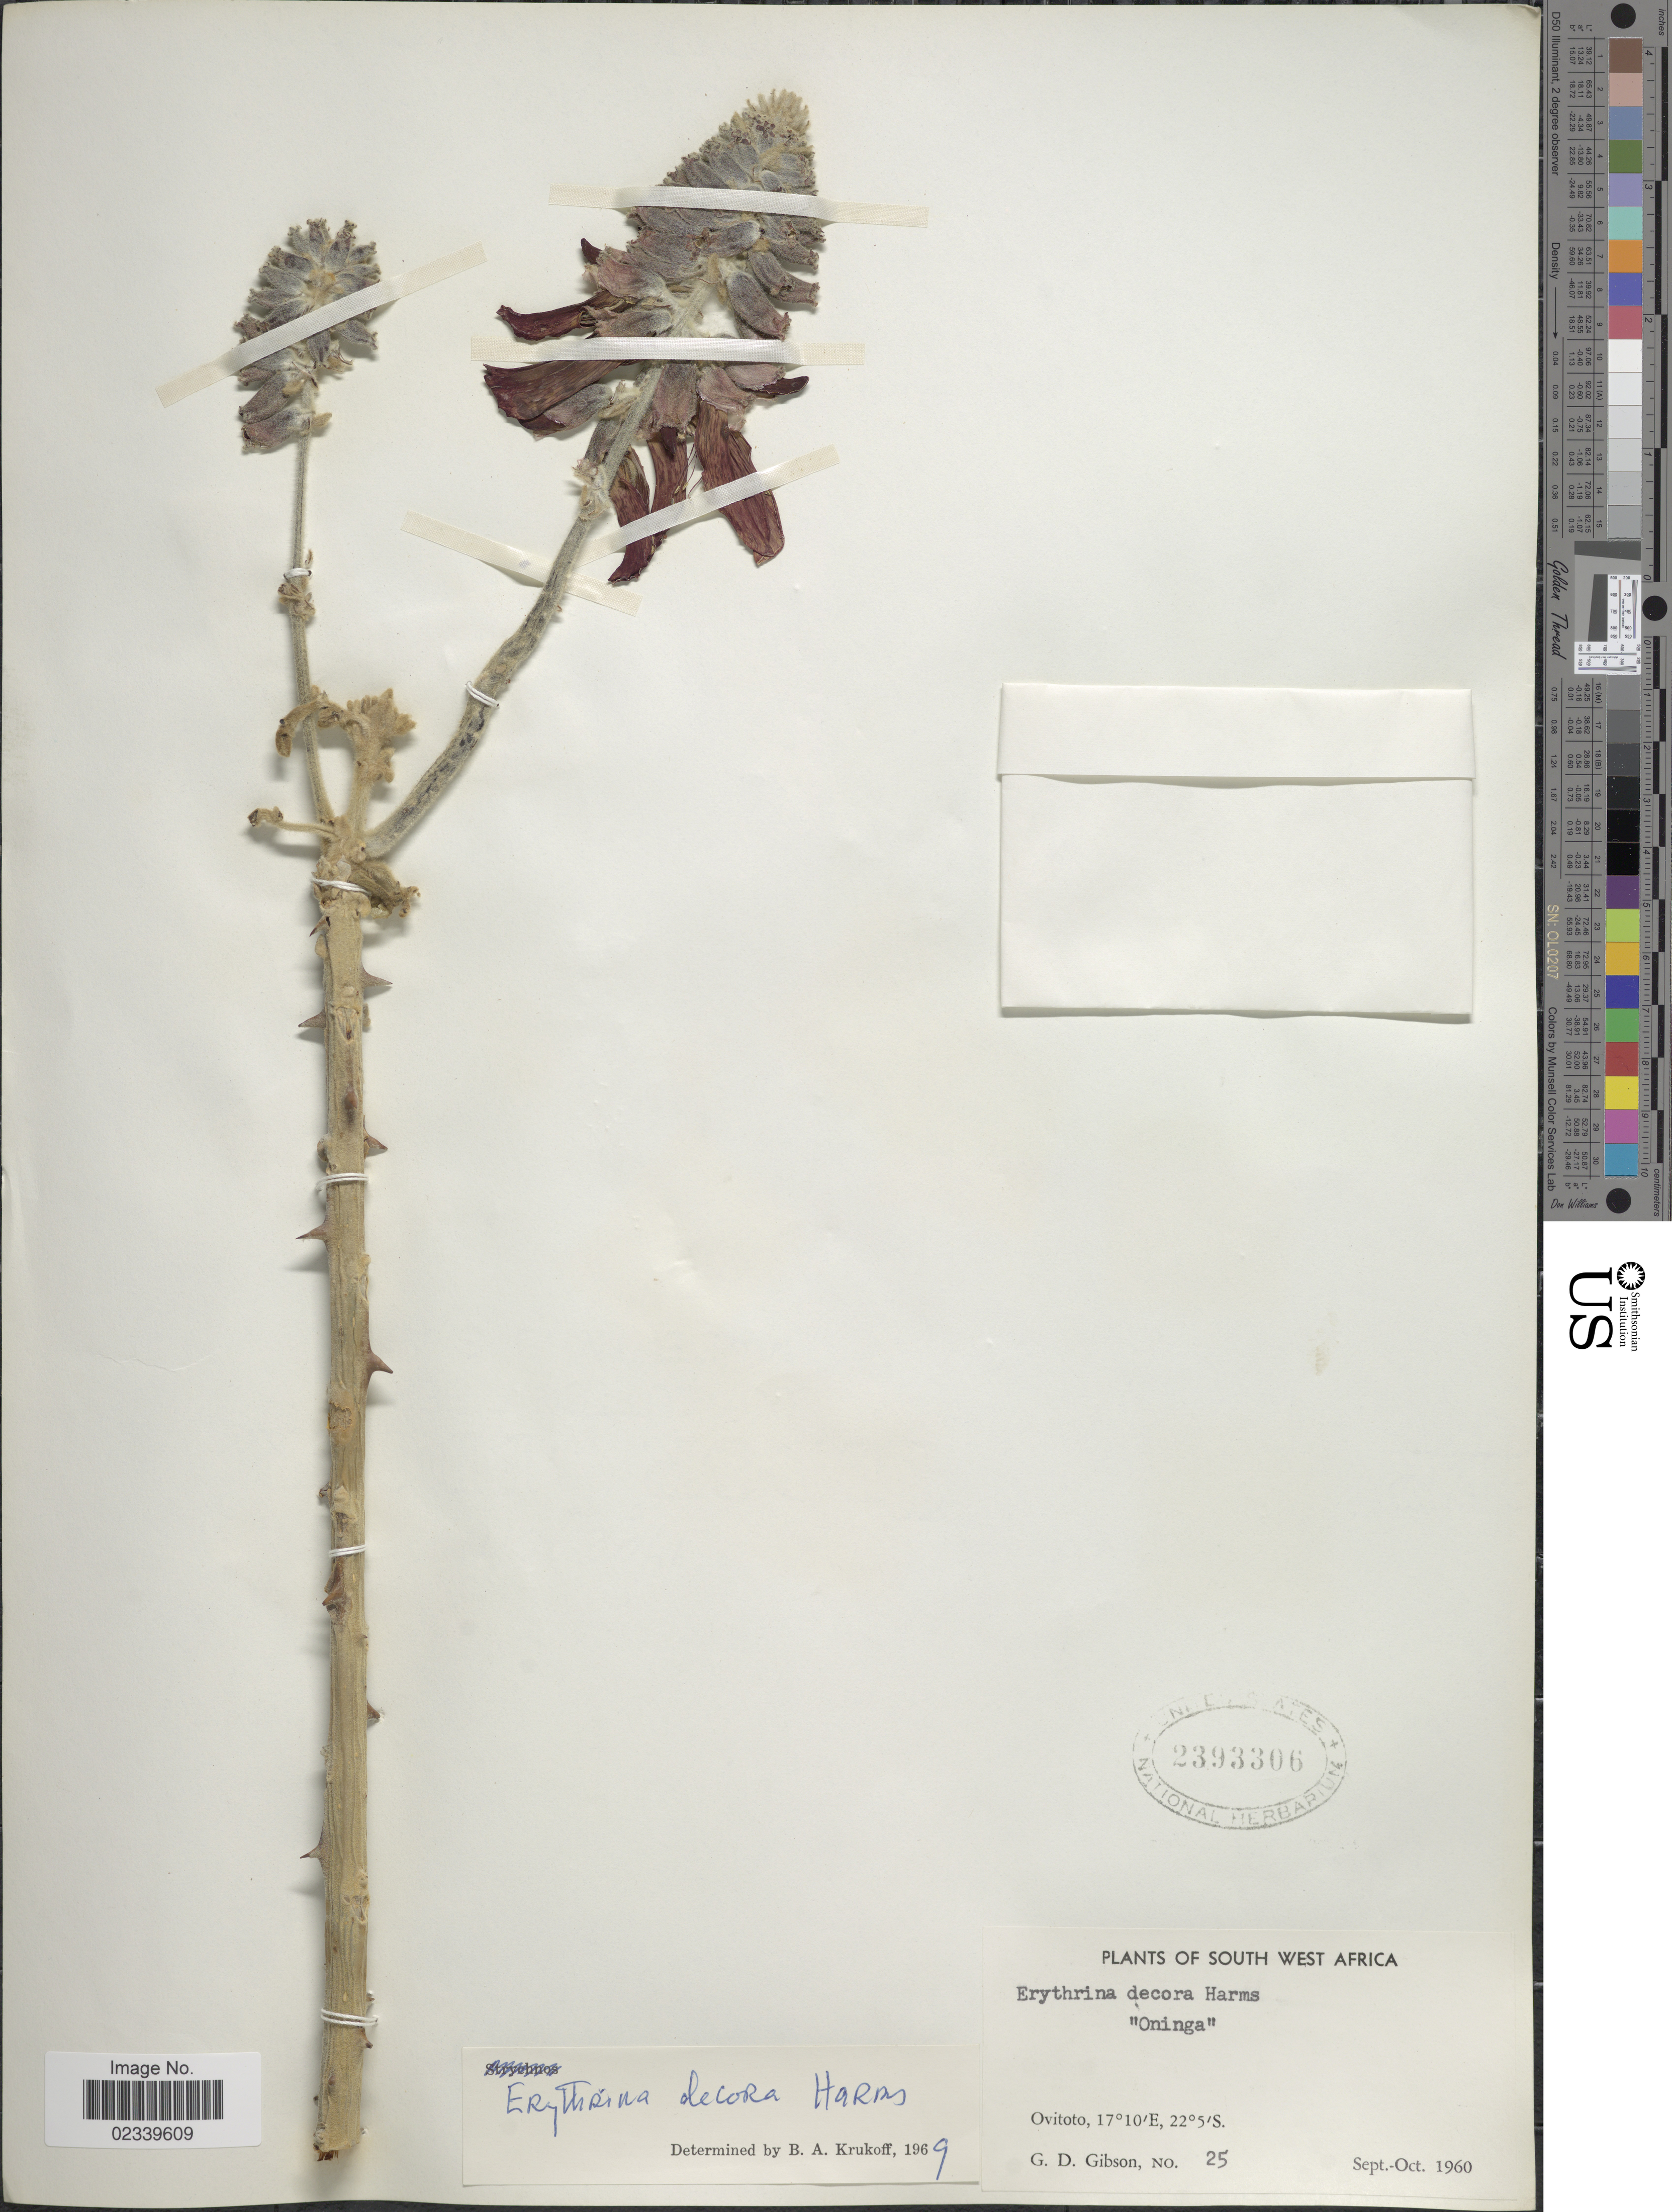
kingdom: Plantae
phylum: Tracheophyta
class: Magnoliopsida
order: Fabales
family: Fabaceae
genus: Erythrina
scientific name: Erythrina decora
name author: Harms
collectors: G. D. Gibson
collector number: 25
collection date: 1960-09/1960-10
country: Namibia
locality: South West Afrika, Ovitoto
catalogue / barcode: US 2393306